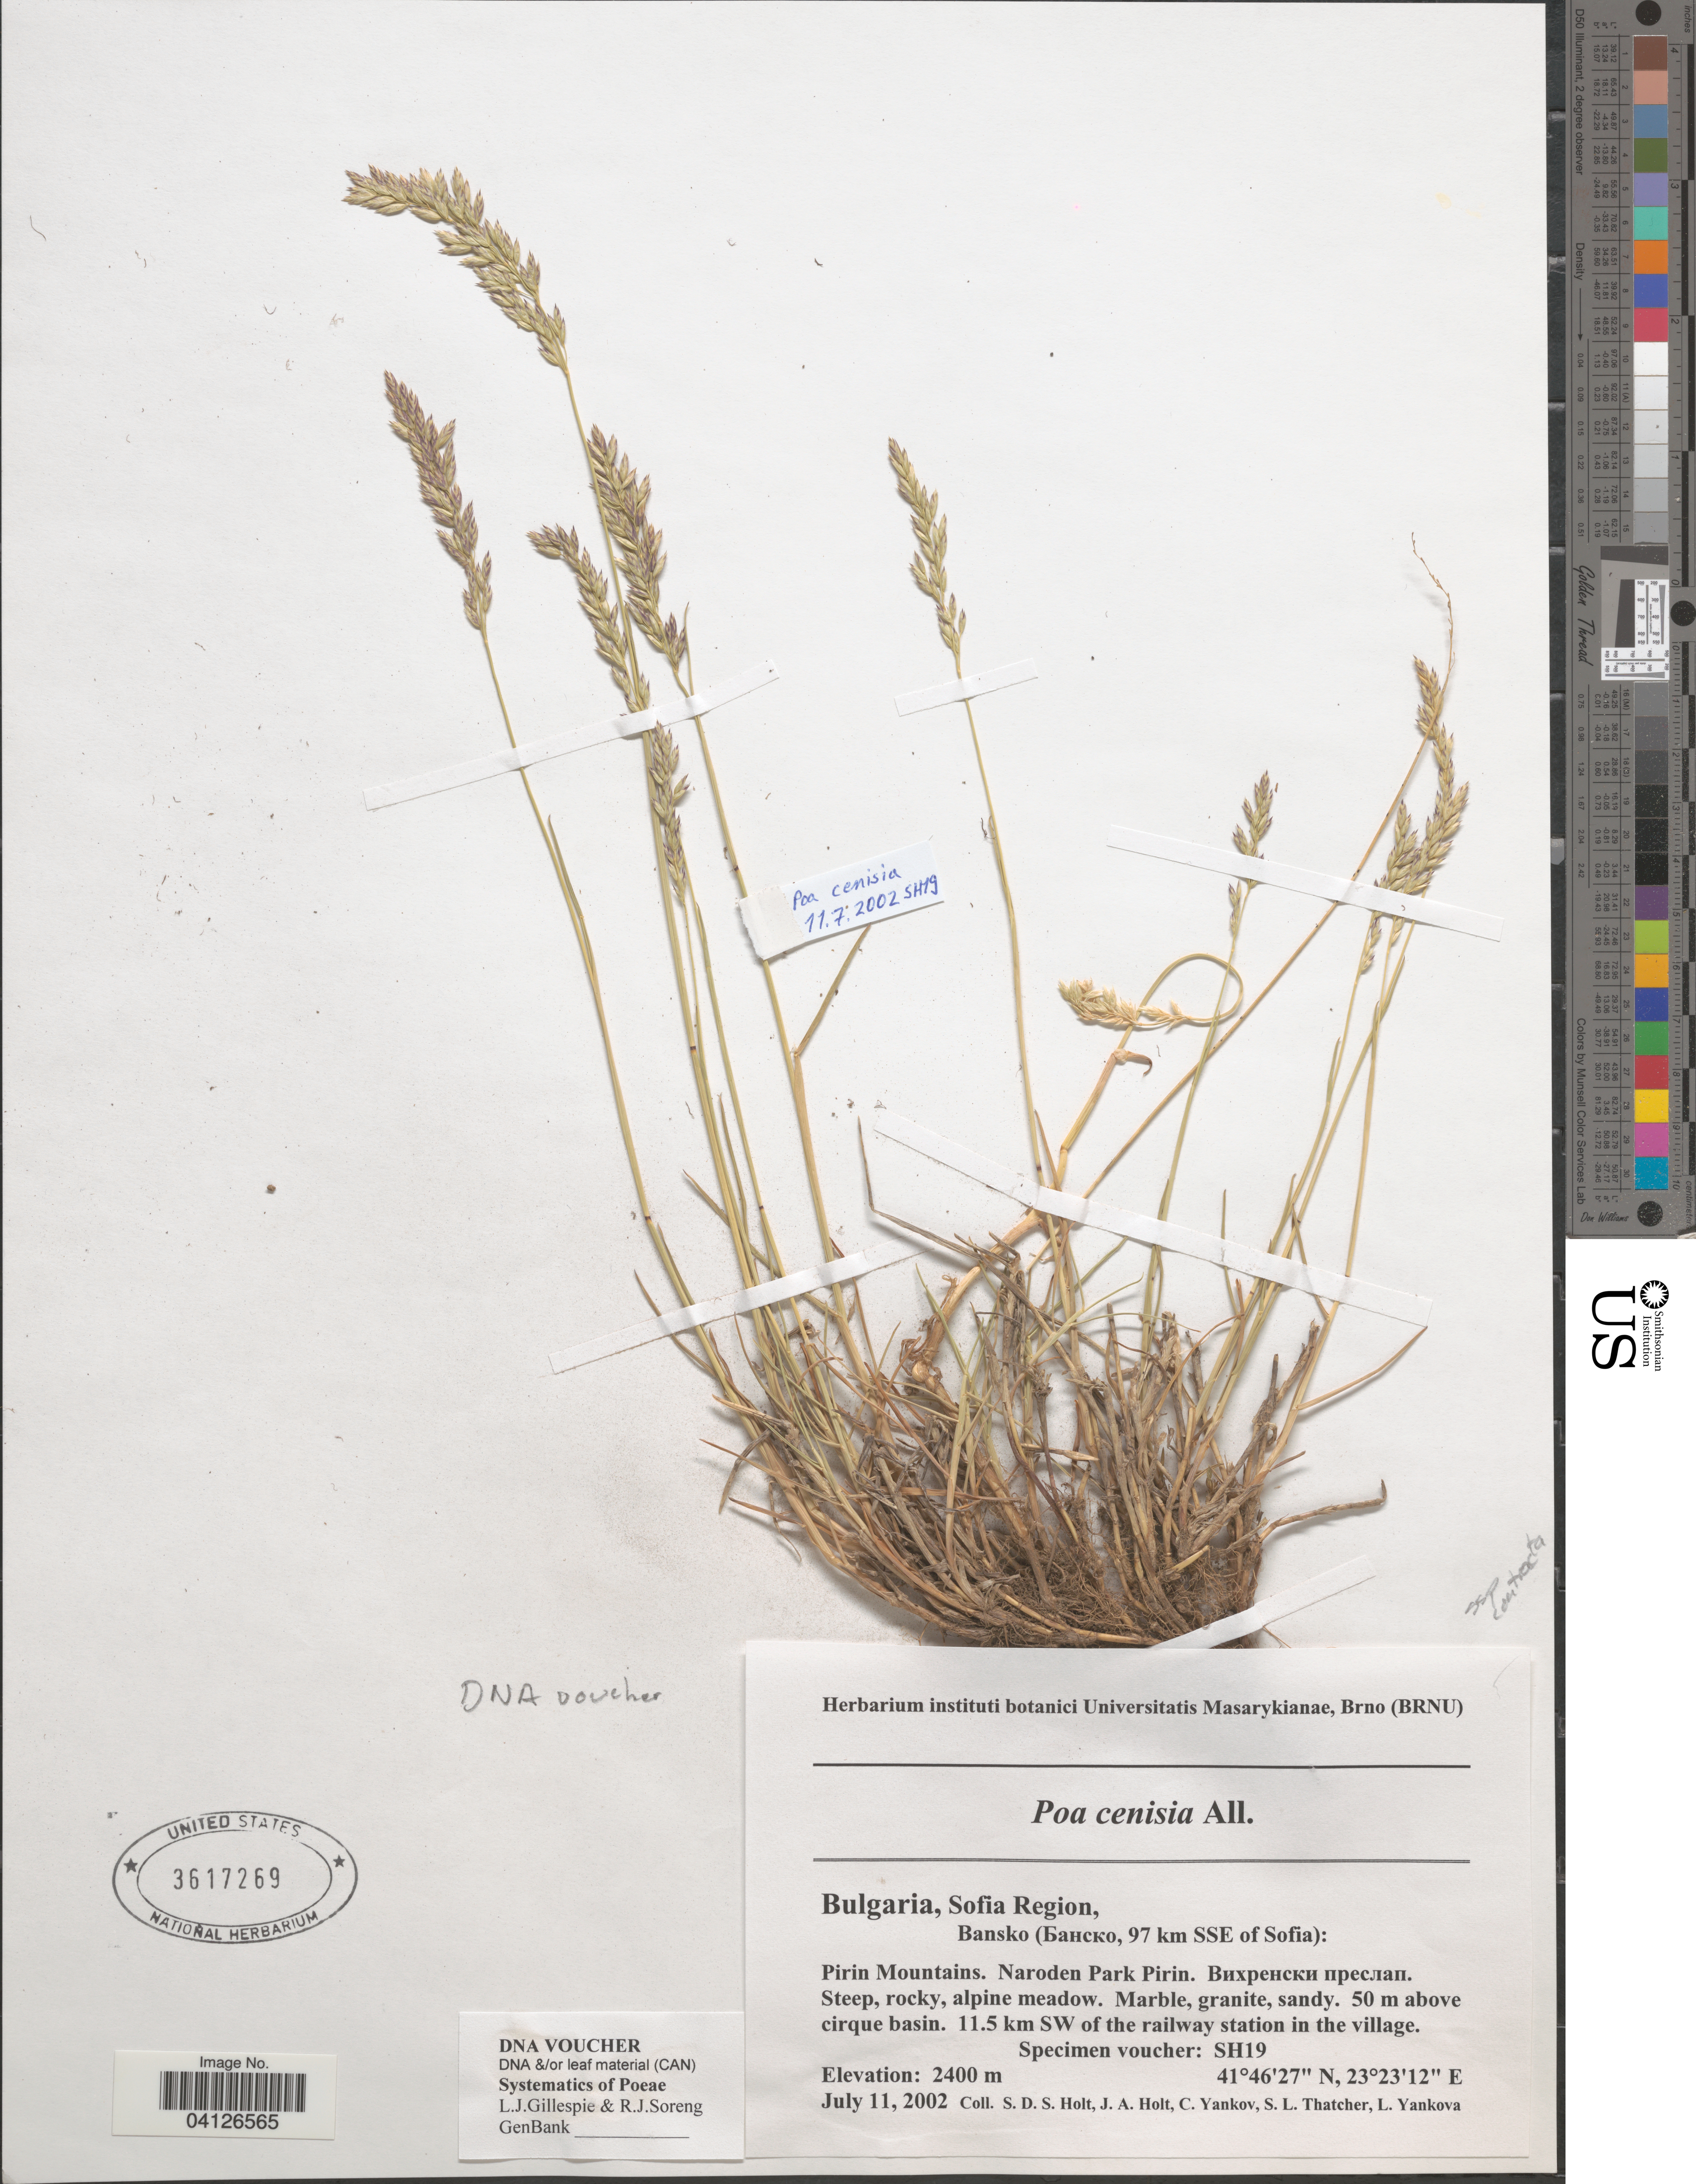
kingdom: Plantae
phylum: Tracheophyta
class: Liliopsida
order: Poales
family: Poaceae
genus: Poa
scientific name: Poa cenisia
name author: All.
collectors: S. Holt, J. A. Holt, C. Yankov, S. L. Thatcher & L. Yankova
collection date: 2002-07-11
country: Bulgaria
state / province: Sofia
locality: Sofia Region, Bansko (X, 97 km SSE of Sofia): Pirin Mountains. Naroden Park Pirin. X. Steep, rocky, alpine meadow. Marble, granite, sandy. 50 m above cirque basin. 11.5 km SW of the railway station in the village.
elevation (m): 2400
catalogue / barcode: US 3617269